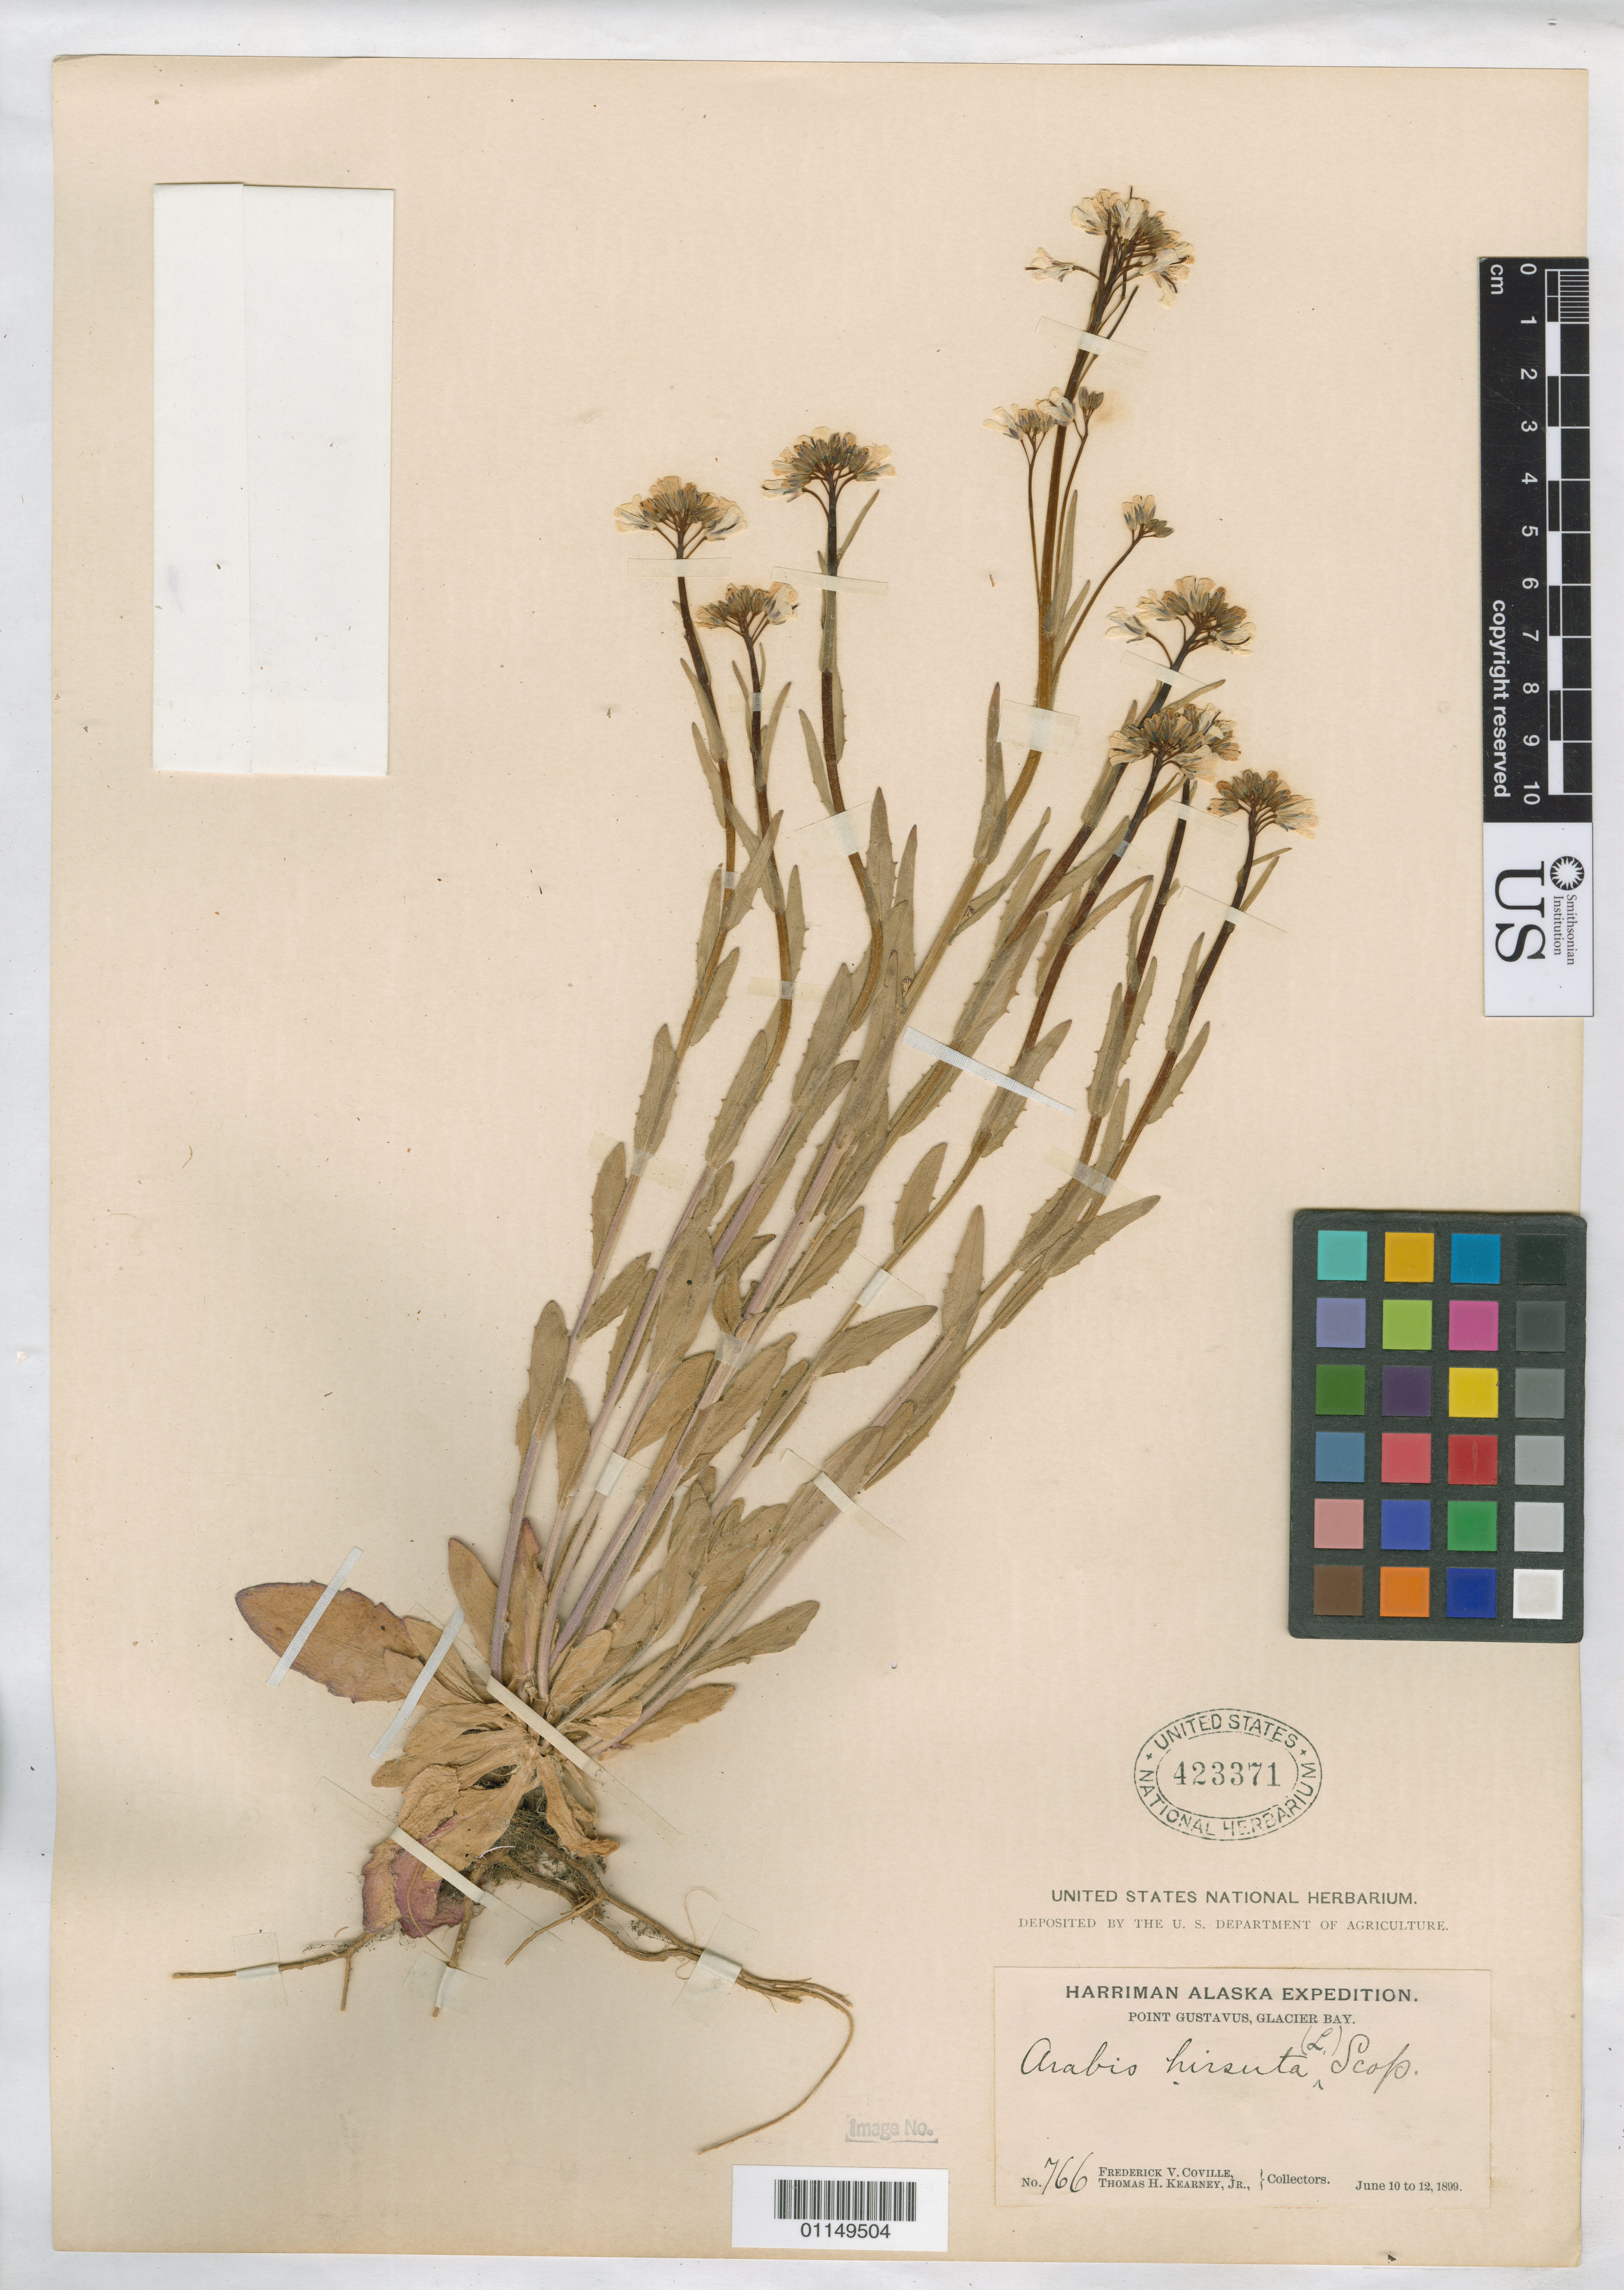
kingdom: Plantae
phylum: Tracheophyta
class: Magnoliopsida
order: Brassicales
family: Brassicaceae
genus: Arabis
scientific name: Arabis hirsuta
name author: (L.) Scop.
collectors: F. V. Coville & T. H. Kearney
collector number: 766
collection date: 1899-06-10/1899-06-12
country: United States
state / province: Alaska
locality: Point Gustavus, Glacier Bay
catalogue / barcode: US 423371